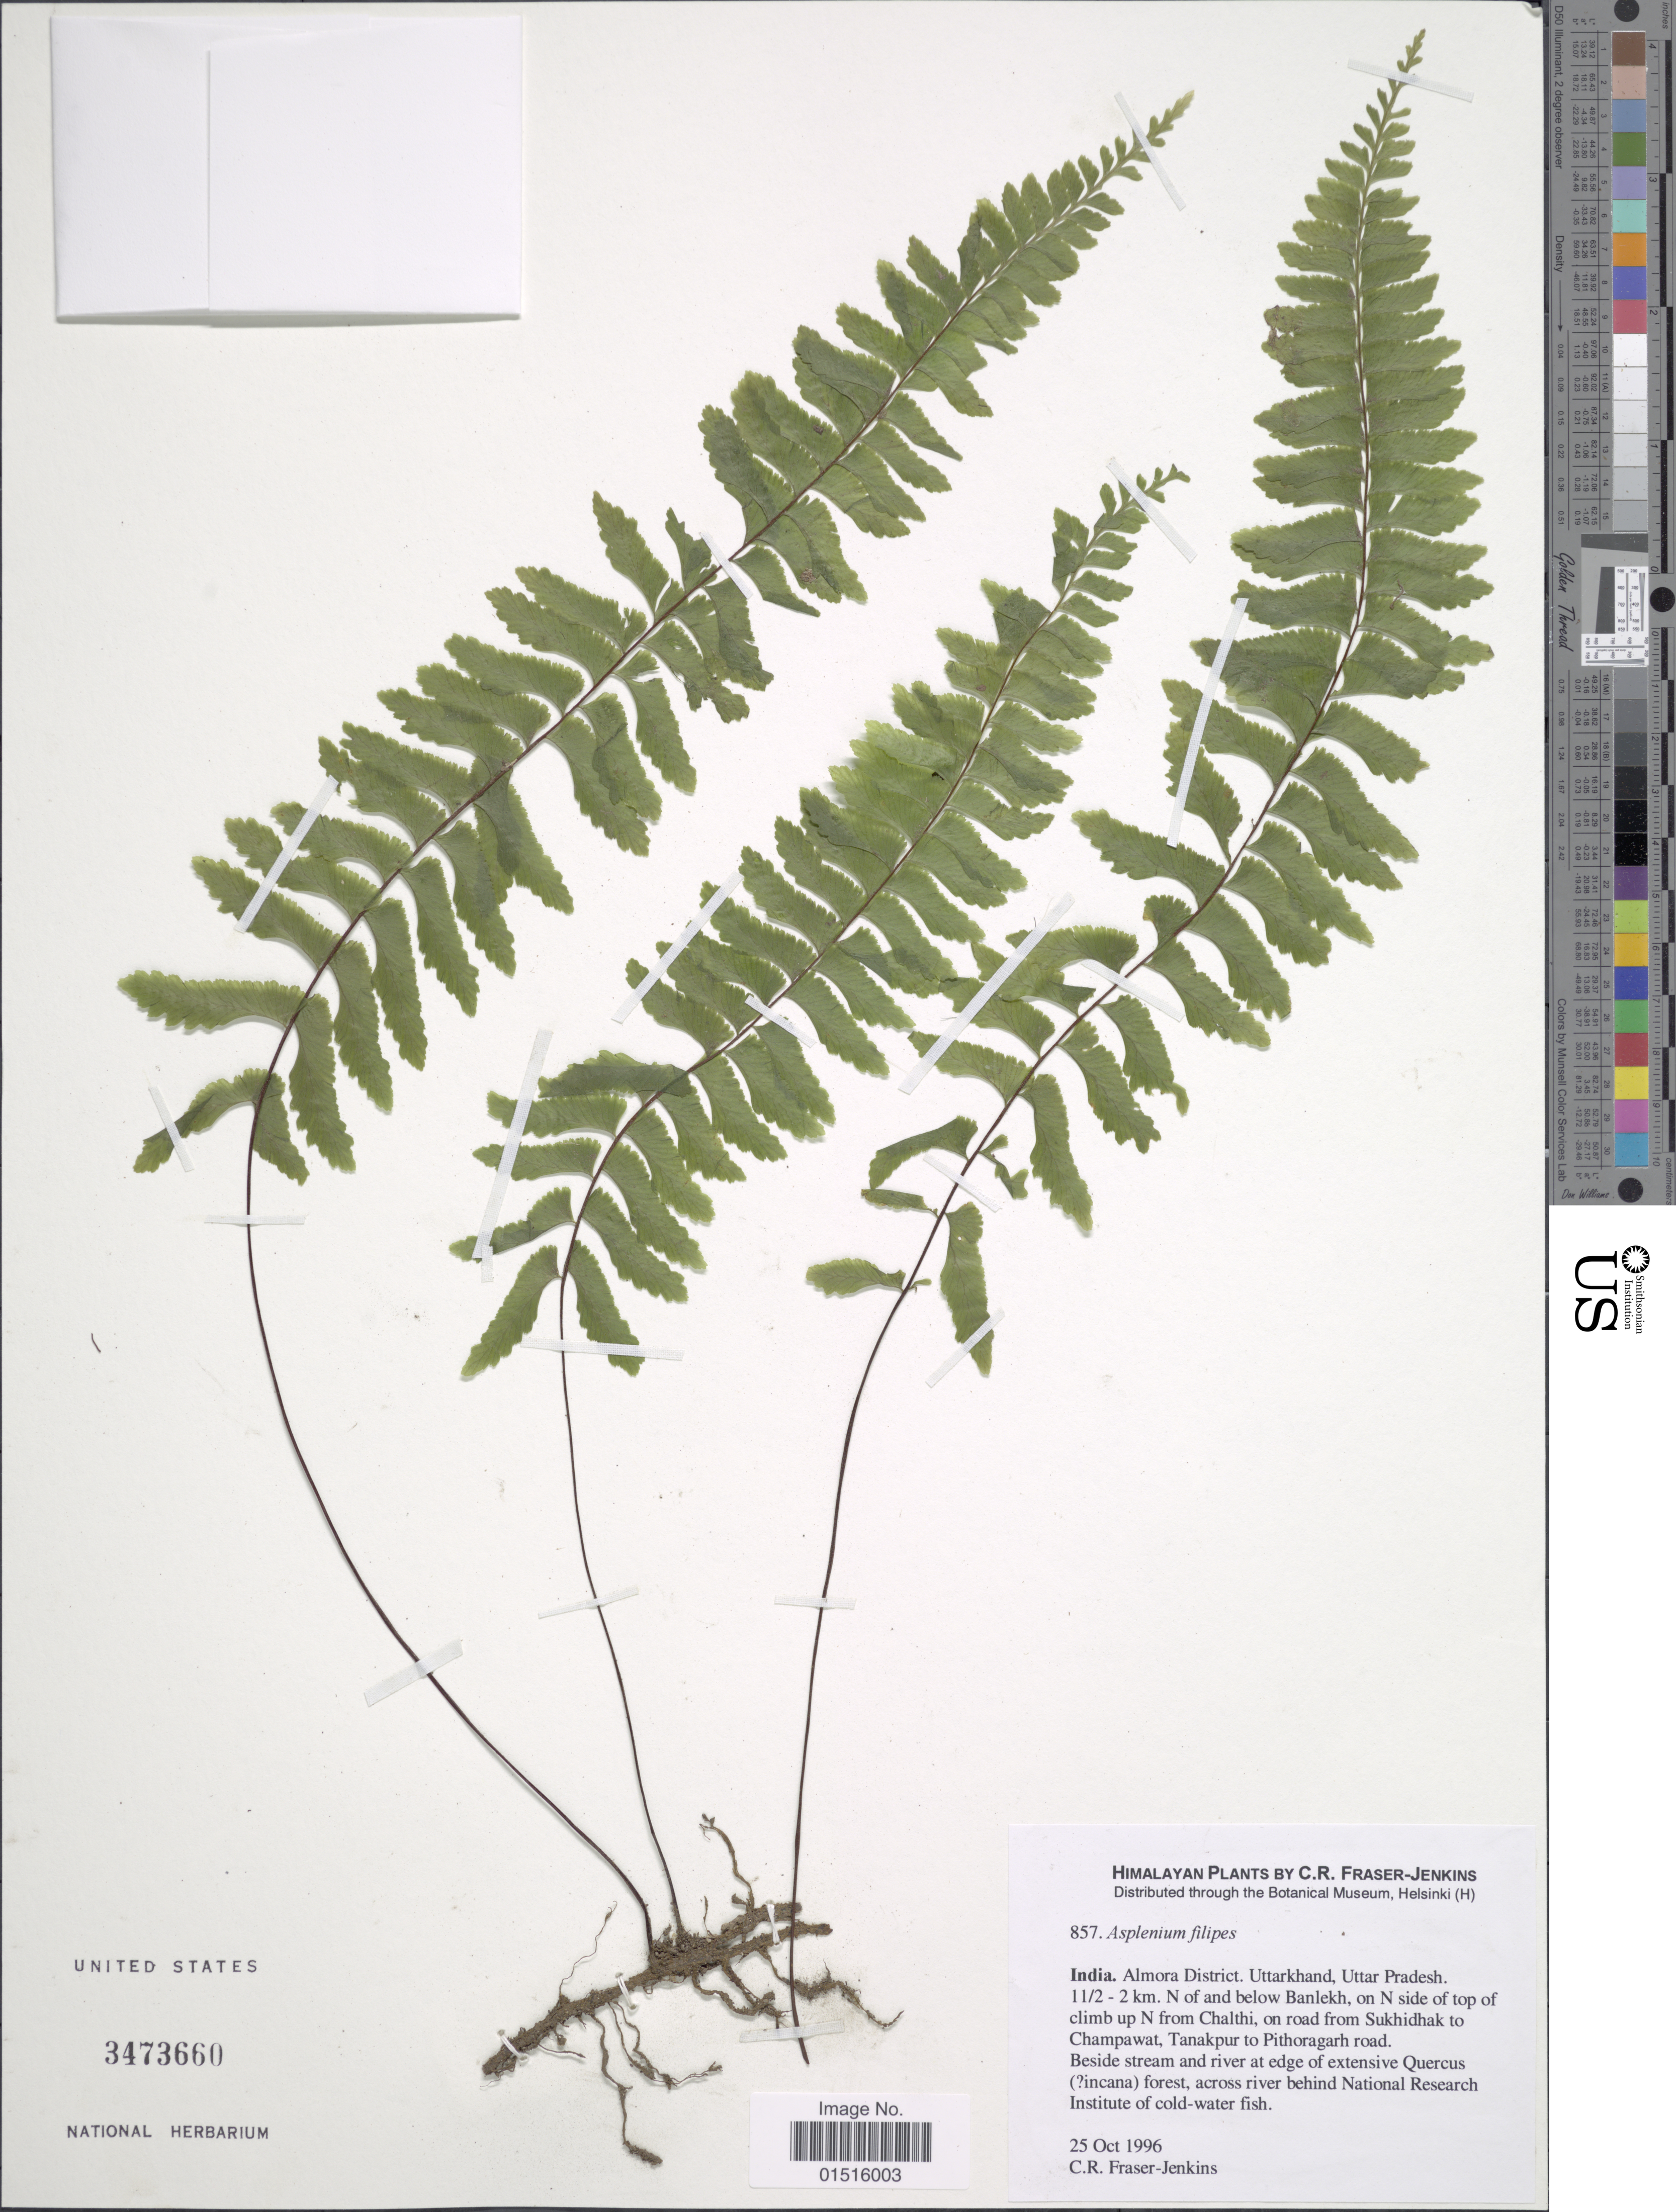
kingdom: Plantae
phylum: Tracheophyta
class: Polypodiopsida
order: Polypodiales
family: Aspleniaceae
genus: Asplenium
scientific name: Asplenium sp.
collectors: C. R. Fraser-Jenkins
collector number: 857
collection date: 1996-10-25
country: India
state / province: Uttar Pradesh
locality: Almora Dsitrict, Uttarkhand, 11/2 - 2 km. N of and below Banlekh, on N side of top of climb up Ni from Chalthi, on road from Sukhidhak to Champawat, Tanakpur to Pithoragarh road. Himlayan Plants.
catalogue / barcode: US 3473660